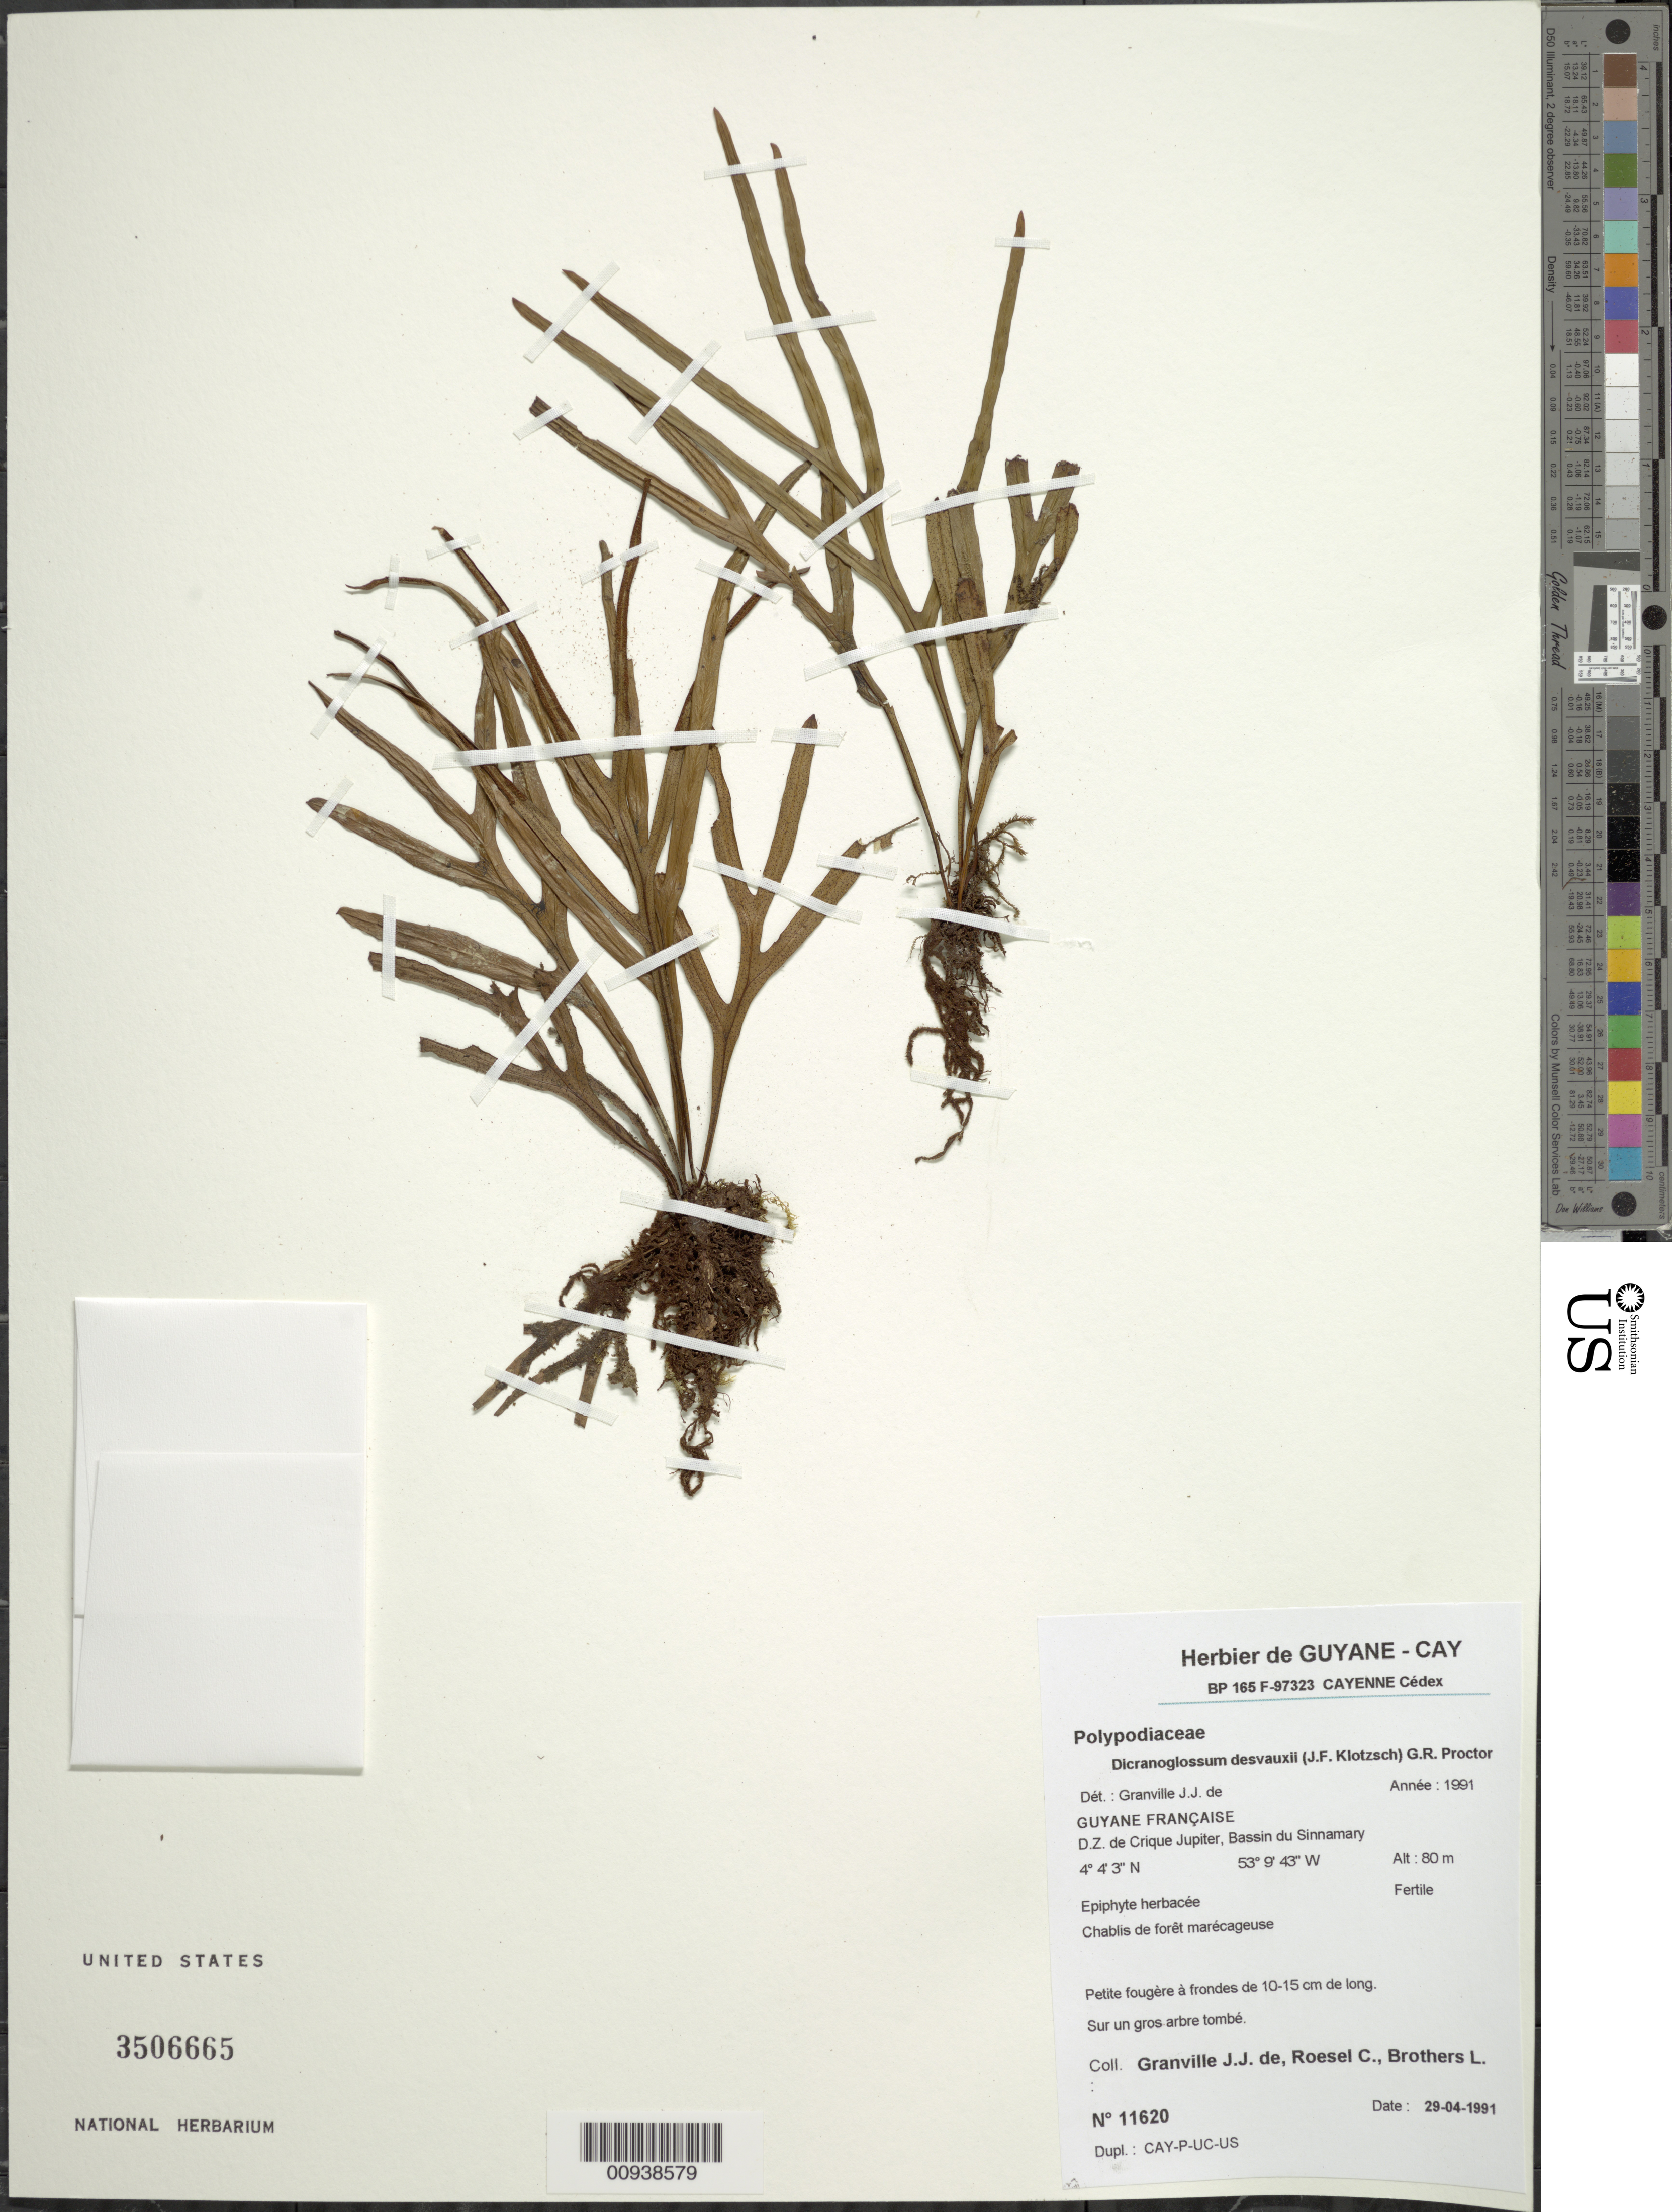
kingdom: Plantae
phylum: Tracheophyta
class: Polypodiopsida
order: Polypodiales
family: Polypodiaceae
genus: Pleopeltis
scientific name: Pleopeltis desvauxii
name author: (Klotzsch) Salino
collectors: J.-J. de Granville, C. S. Roesel & L. Brothers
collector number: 11620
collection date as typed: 29-Apr-91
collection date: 1991-04-29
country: French Guiana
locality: D.Z. de Crique Jupiter, Bassin du Sinnamary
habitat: Chablis de forêt marécageuse; sur un gros arbre tombé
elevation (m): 80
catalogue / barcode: US 3506665